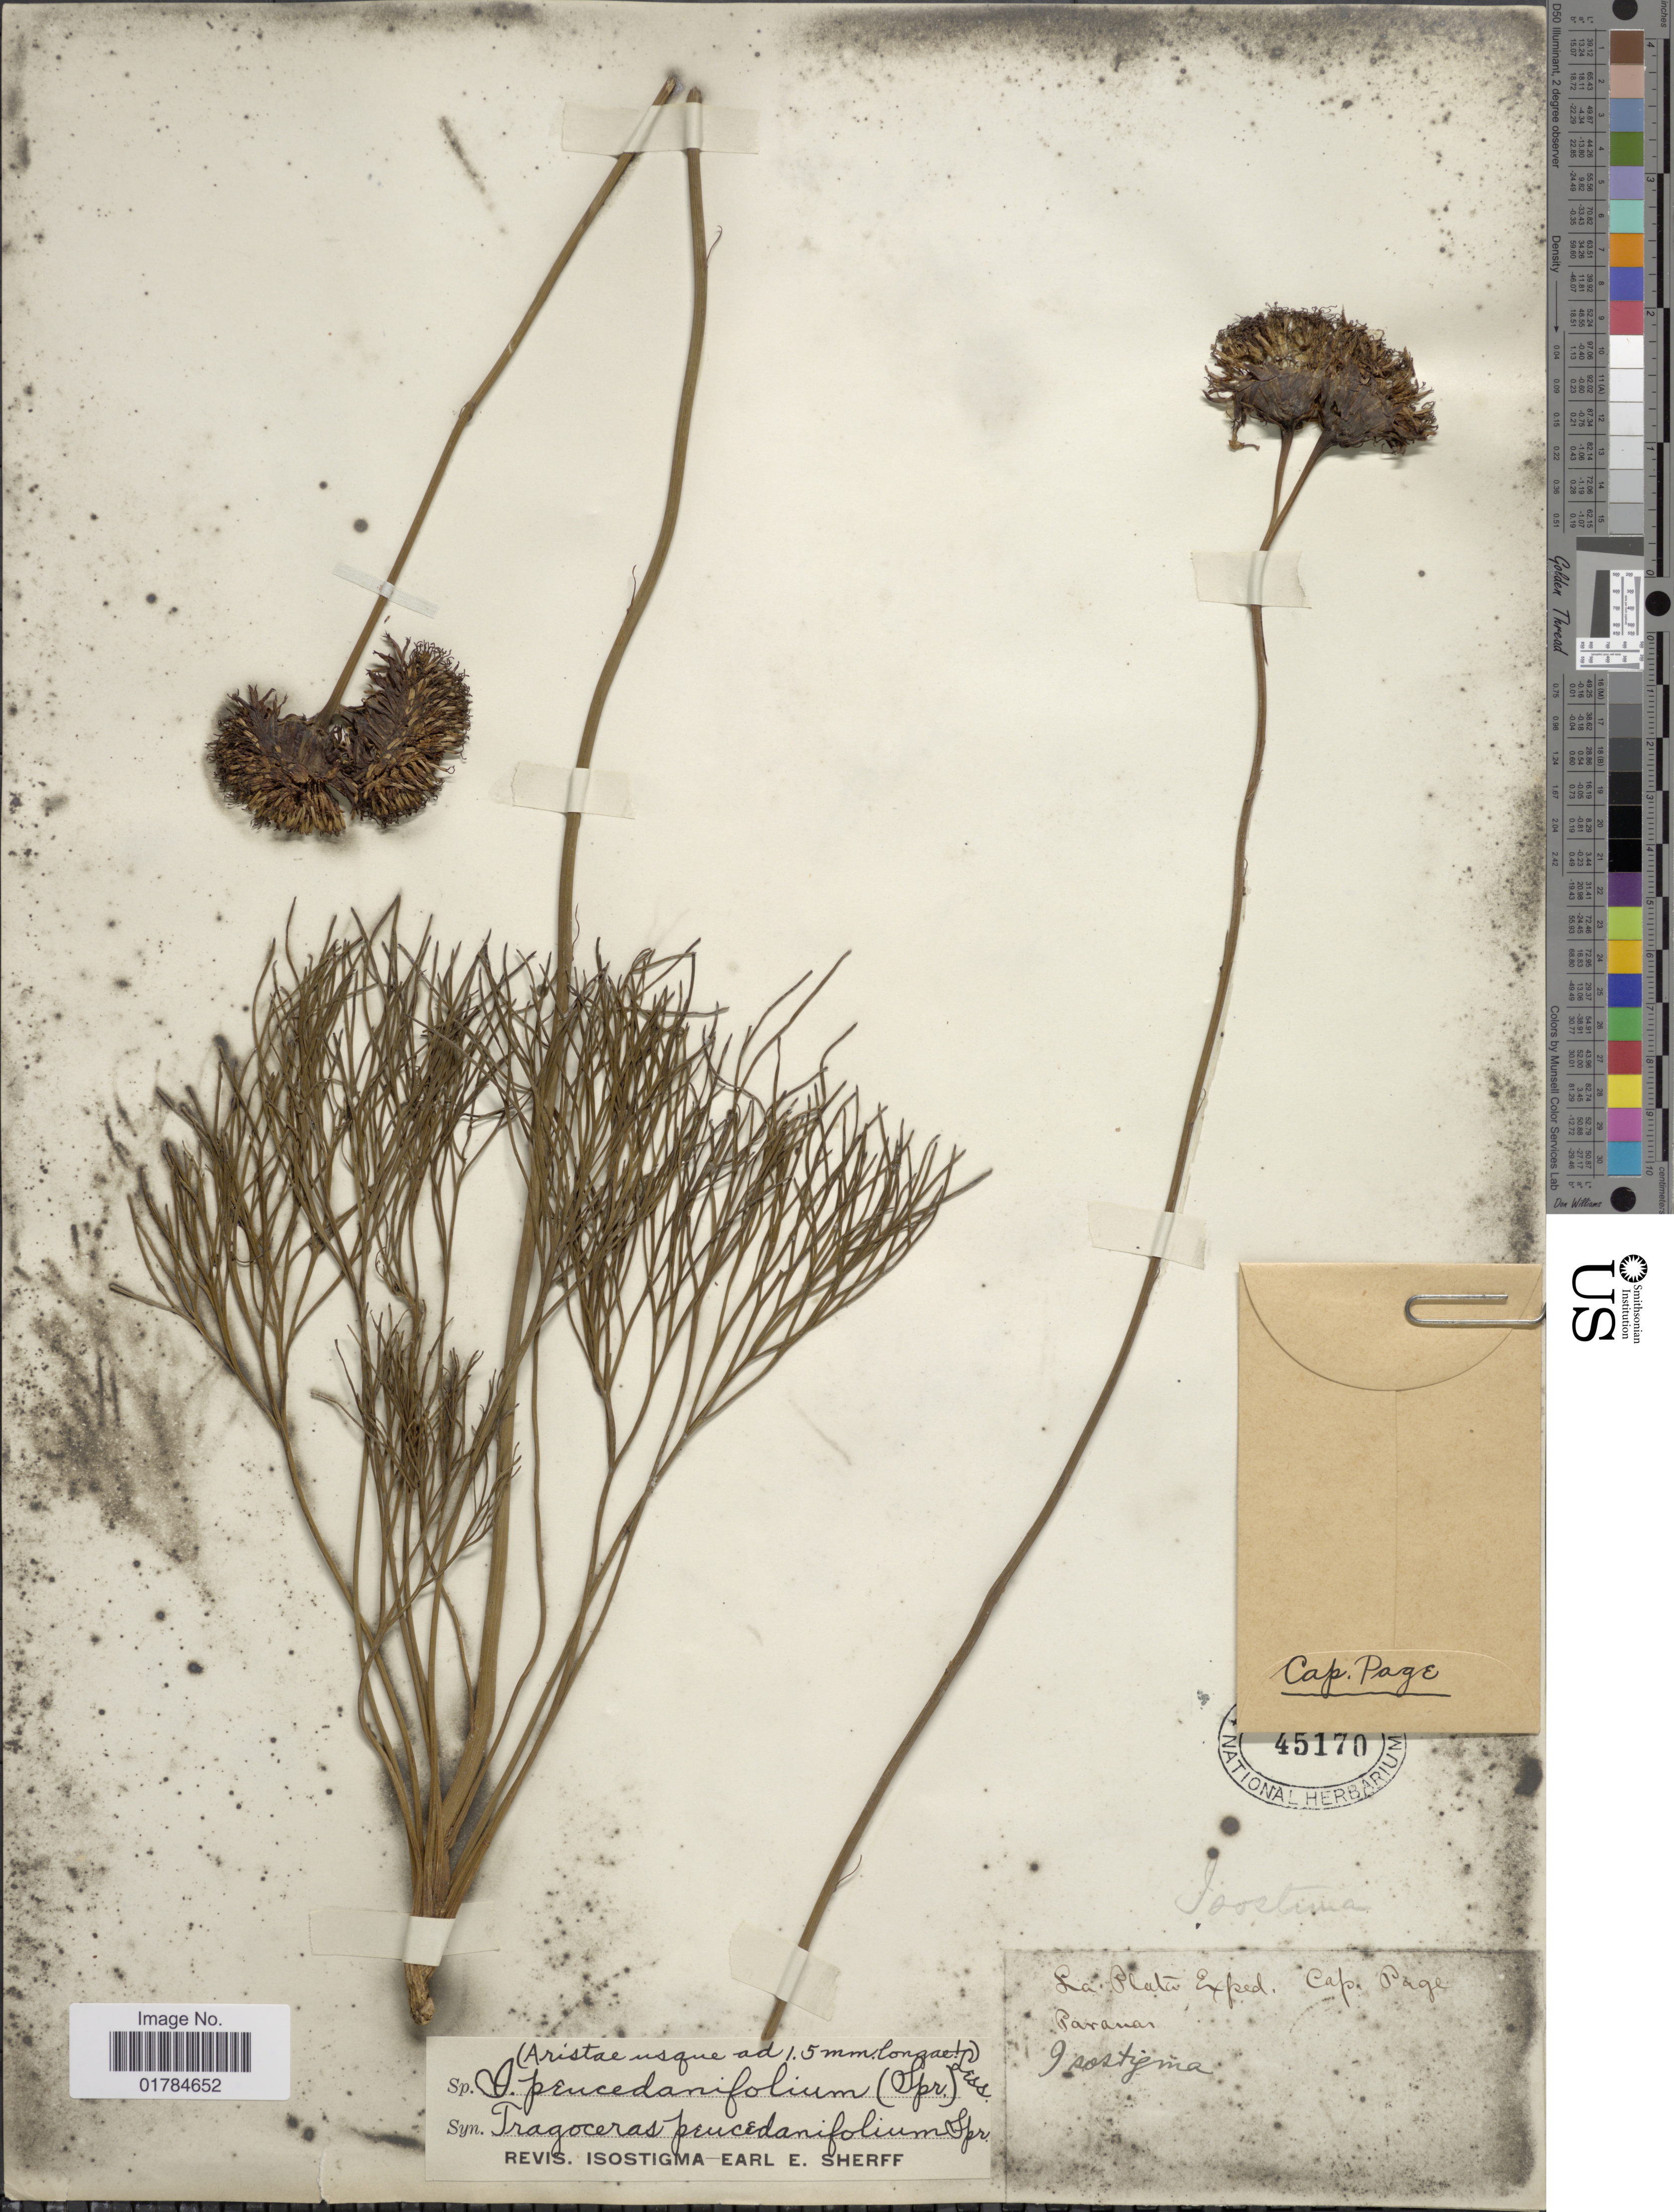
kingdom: Plantae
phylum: Tracheophyta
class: Magnoliopsida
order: Asterales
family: Asteraceae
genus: Isostigma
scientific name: Isostigma peucedanifolium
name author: (Spreng.) Less.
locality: Paranan, La Plata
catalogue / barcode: US 45170